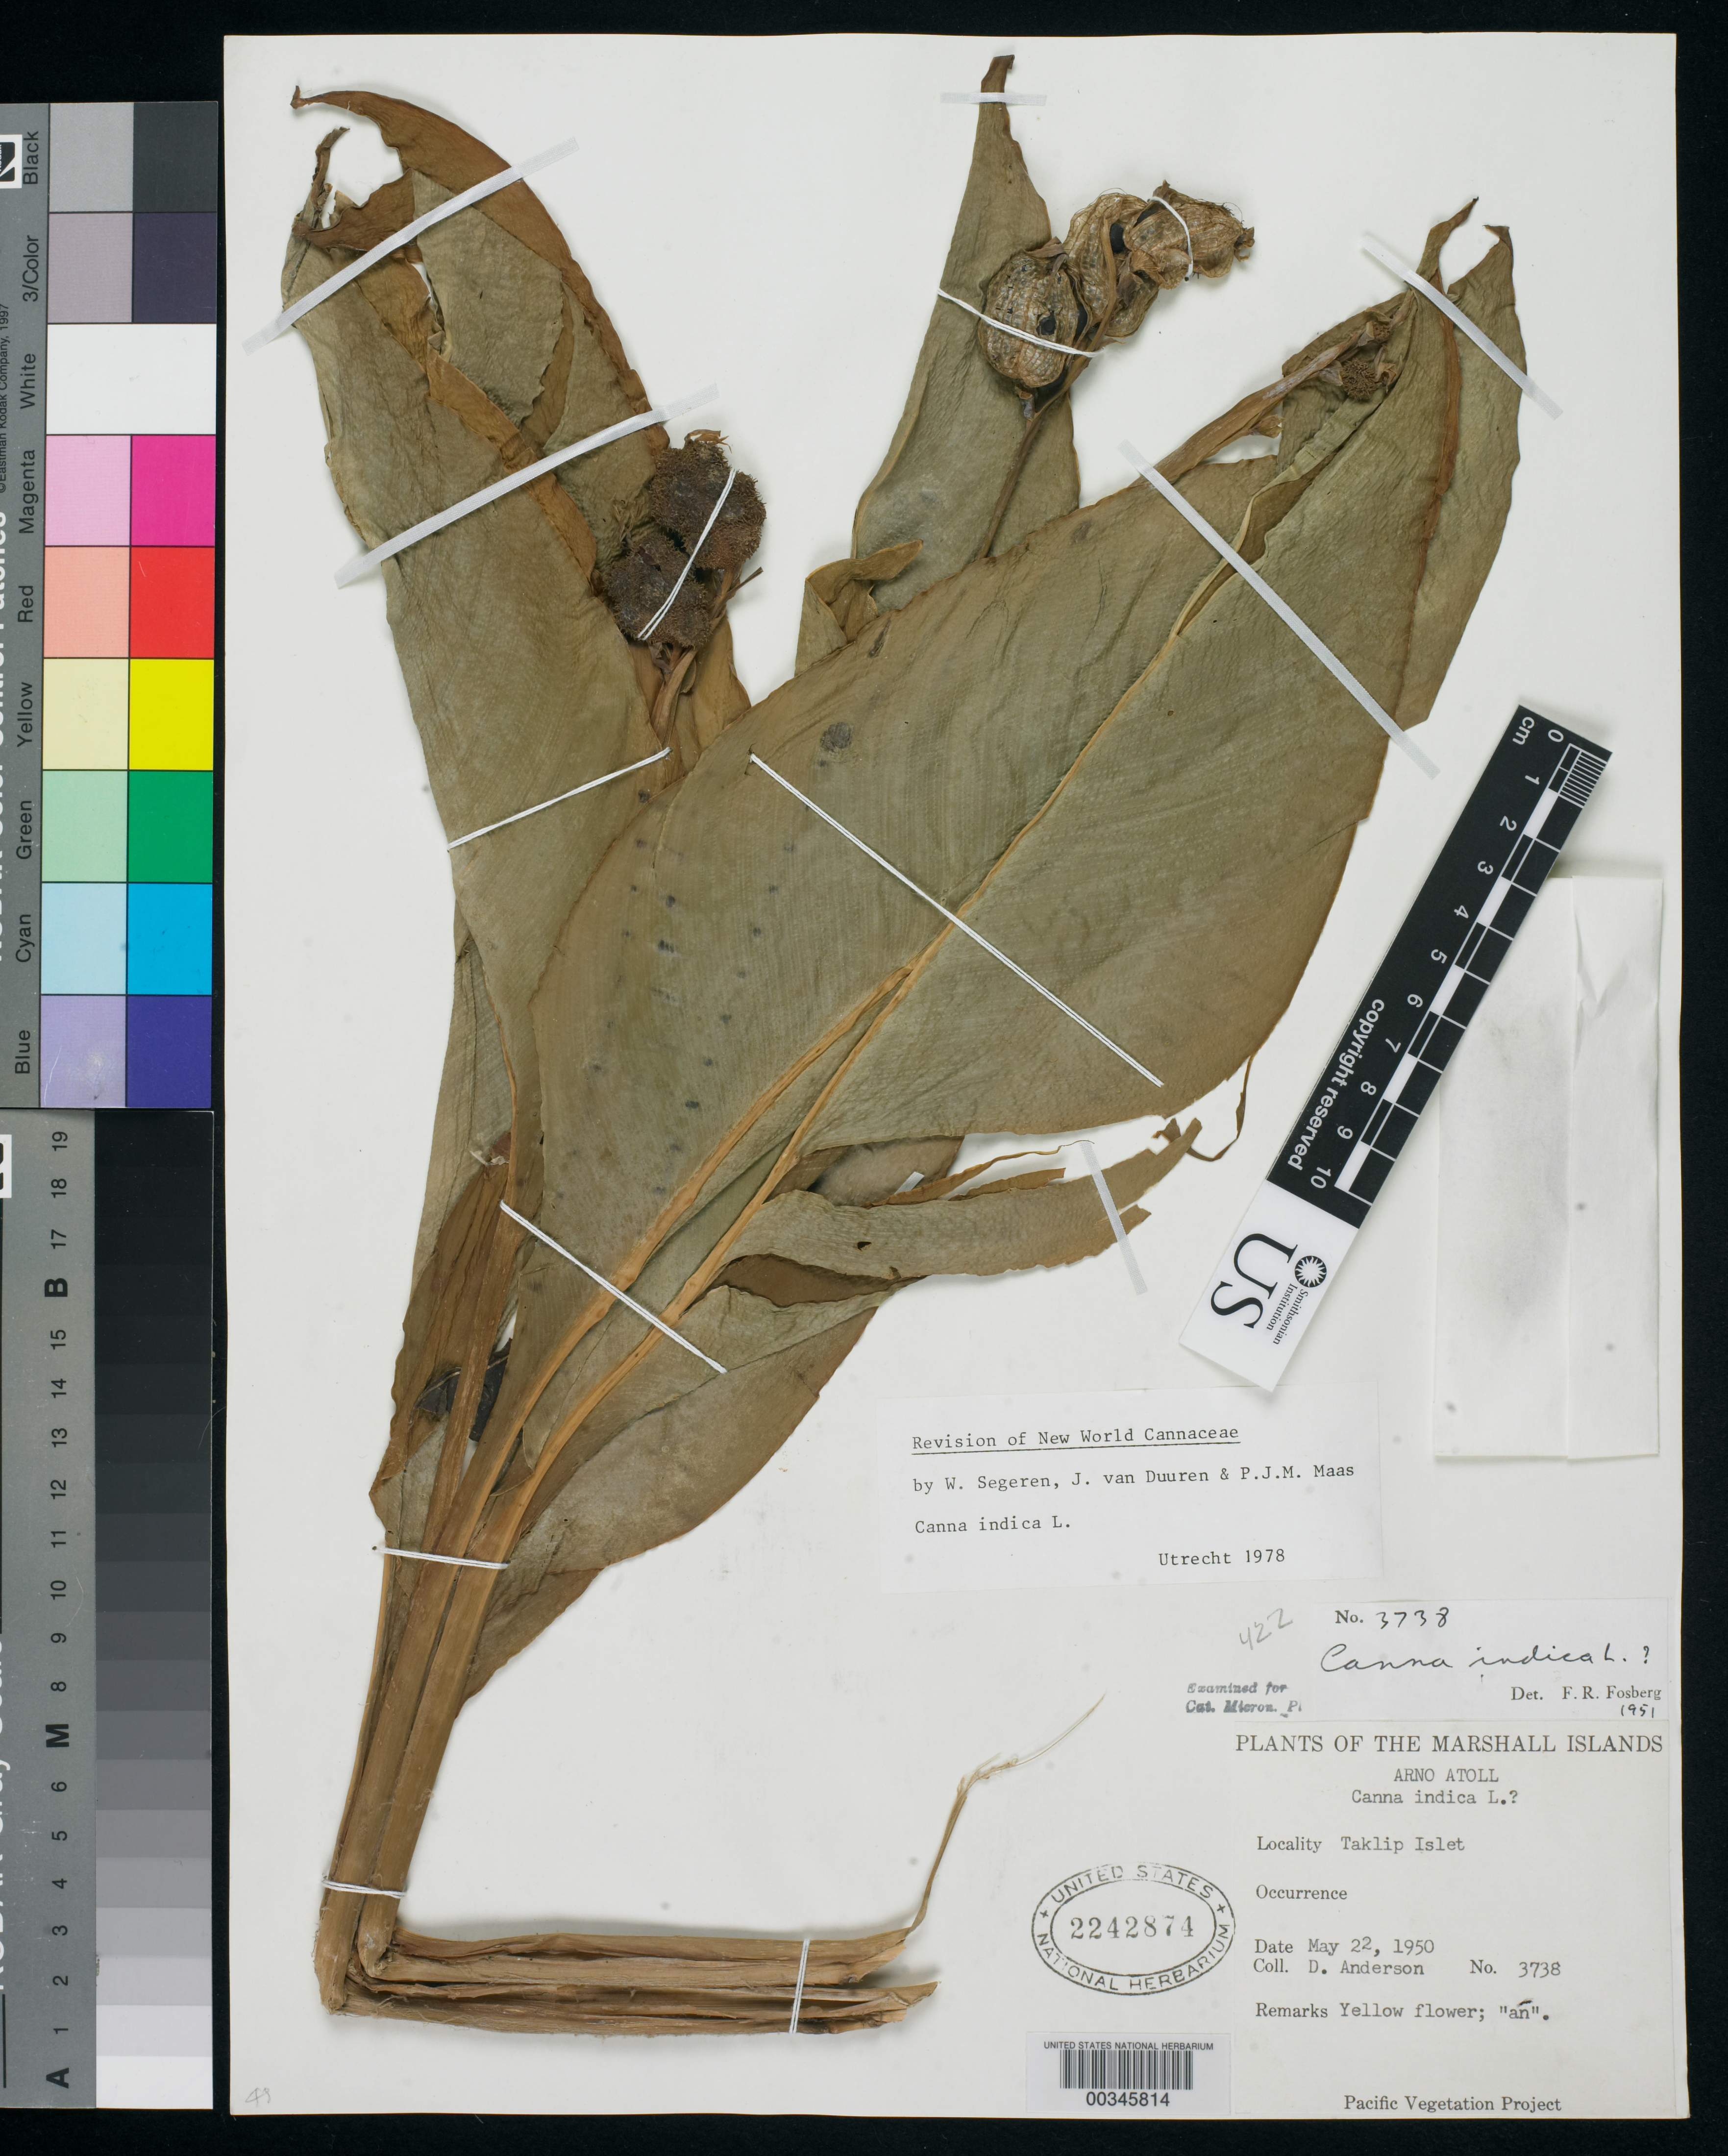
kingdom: Plantae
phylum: Tracheophyta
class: Liliopsida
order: Zingiberales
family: Cannaceae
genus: Canna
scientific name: Canna indica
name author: L.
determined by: Segeren, W.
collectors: D. Anderson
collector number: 3738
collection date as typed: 22 May 1950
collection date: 1950-05-22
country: Marshall Islands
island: Arno Atoll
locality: Taklip Islet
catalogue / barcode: US 2242874